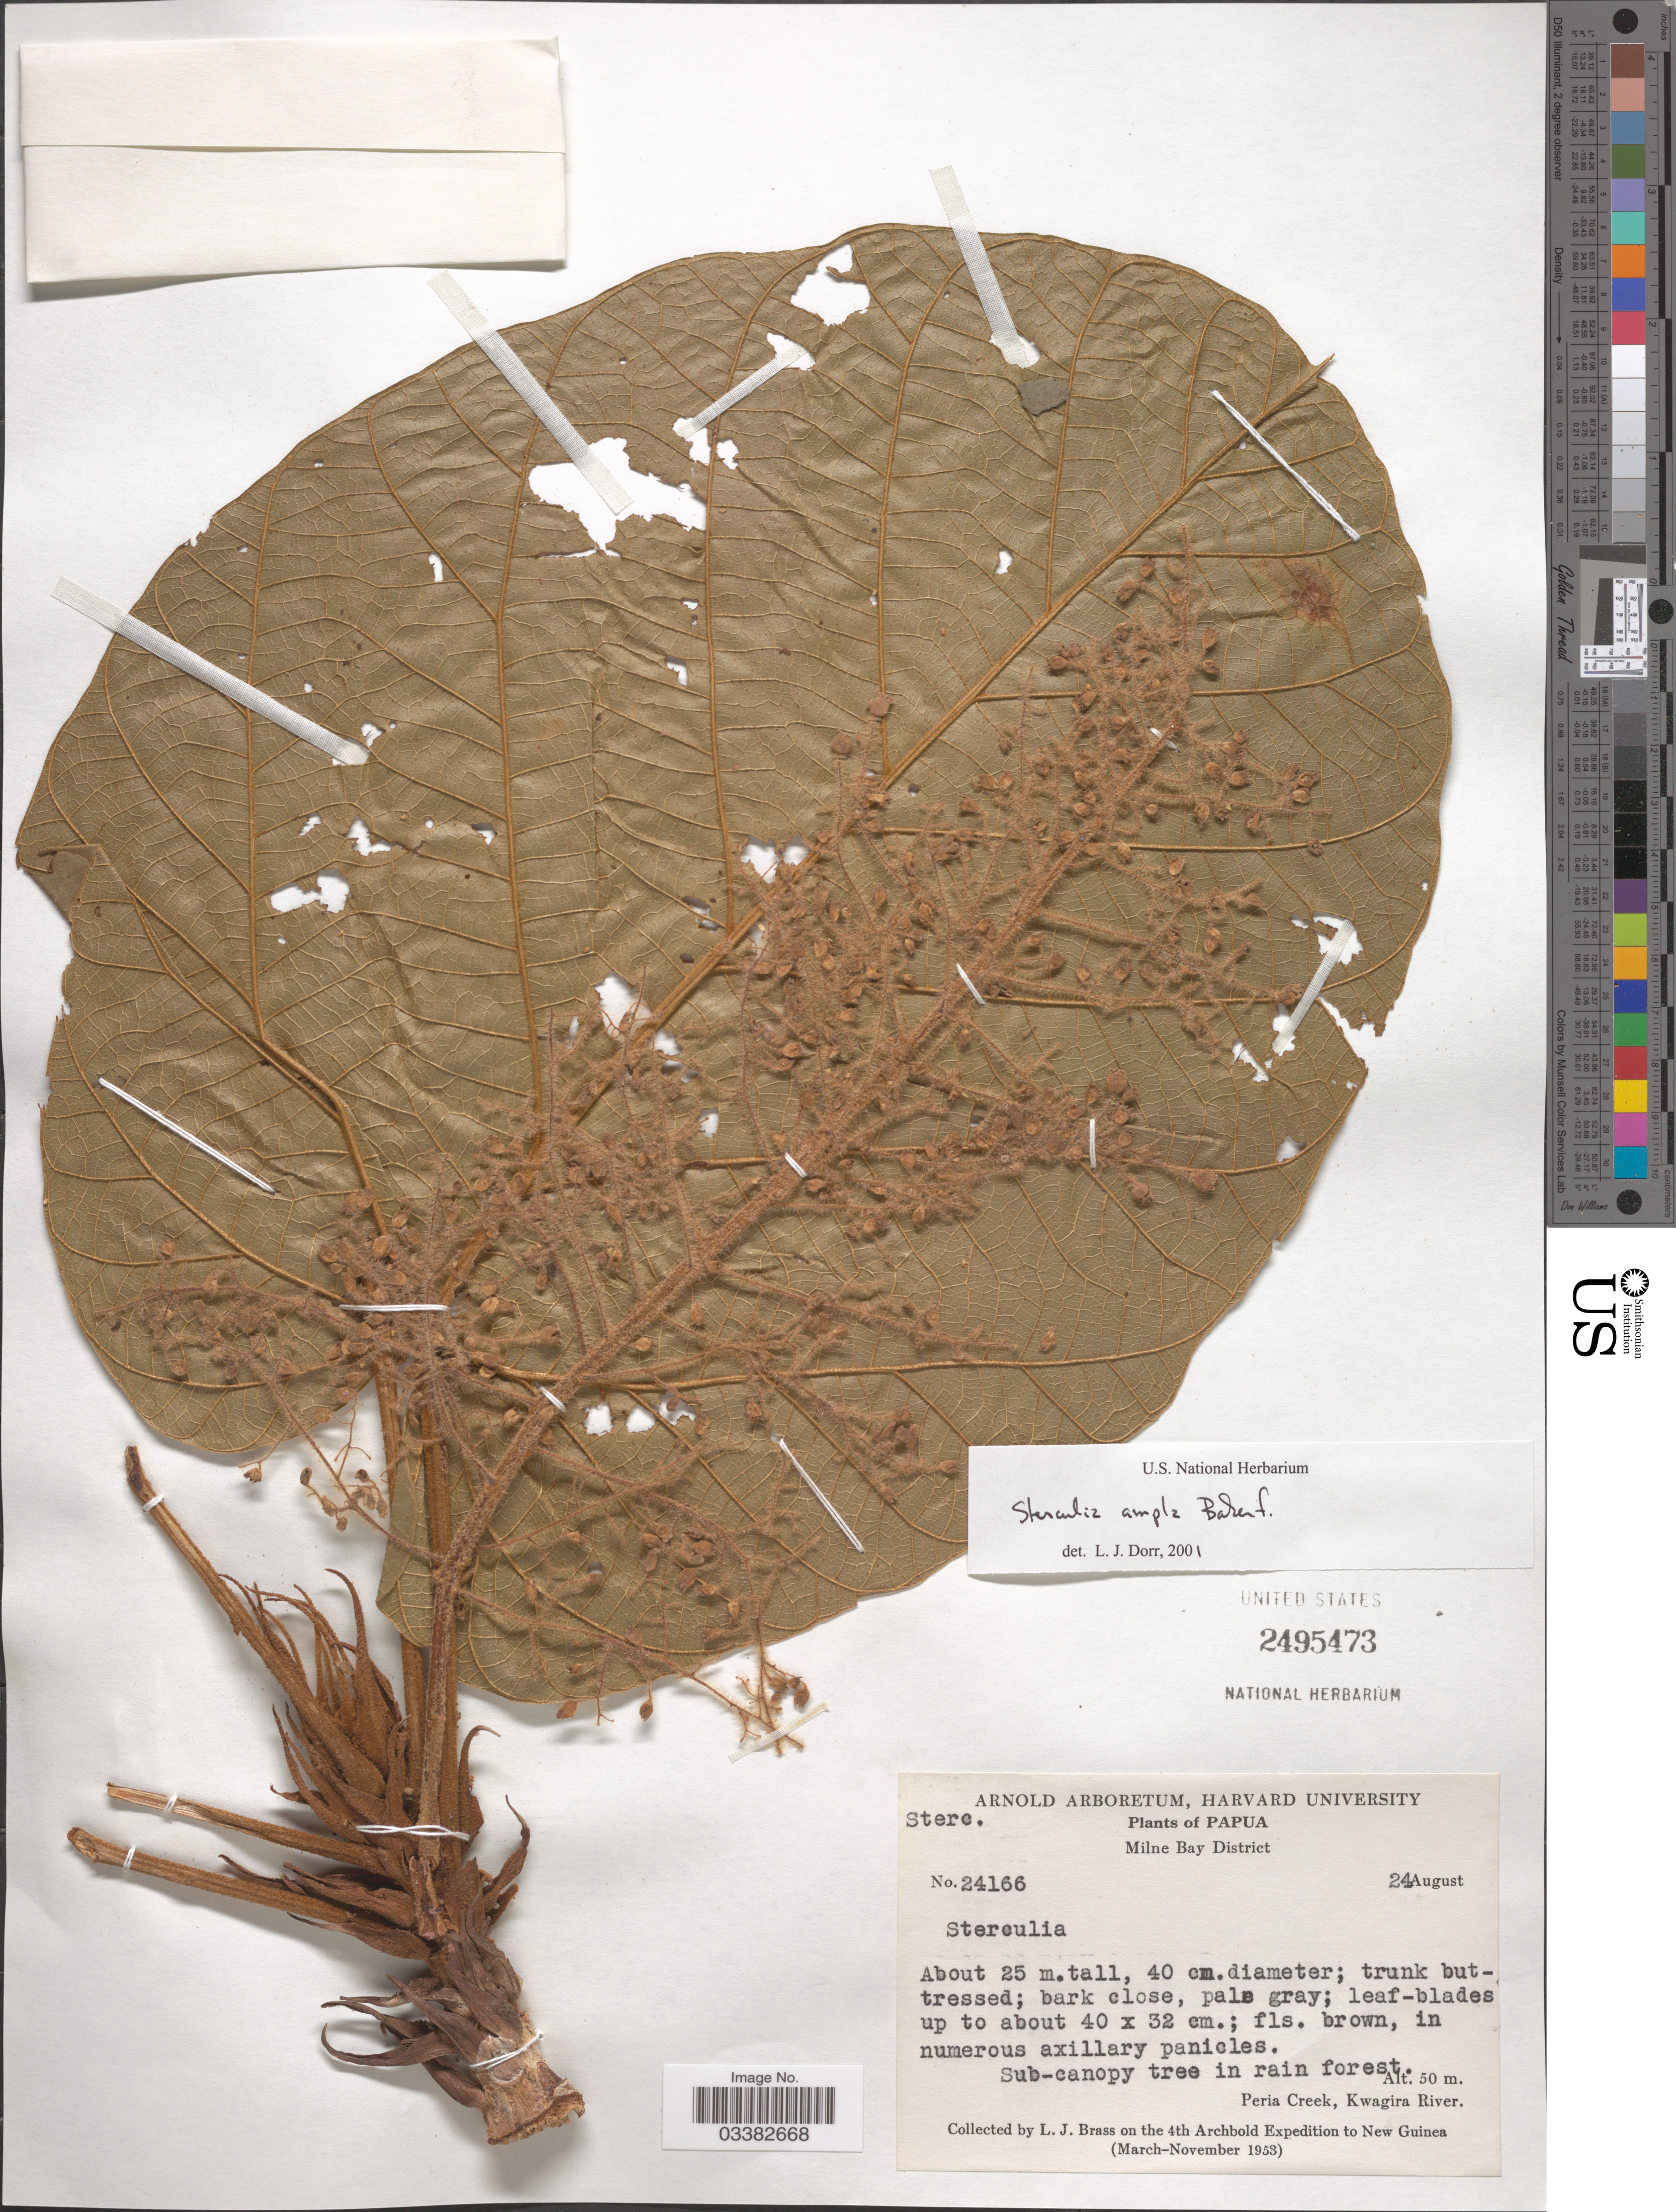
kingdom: Plantae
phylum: Tracheophyta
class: Magnoliopsida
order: Malvales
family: Malvaceae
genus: Sterculia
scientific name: Sterculia ampla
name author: Baker f.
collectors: L. J. Brass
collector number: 24166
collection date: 1953-08-24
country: Papua New Guinea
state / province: Milne Bay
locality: Papua. Milne Bay District. Peria Creek, Kwagira River. New Guinea.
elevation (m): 50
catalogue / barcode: US 2495473